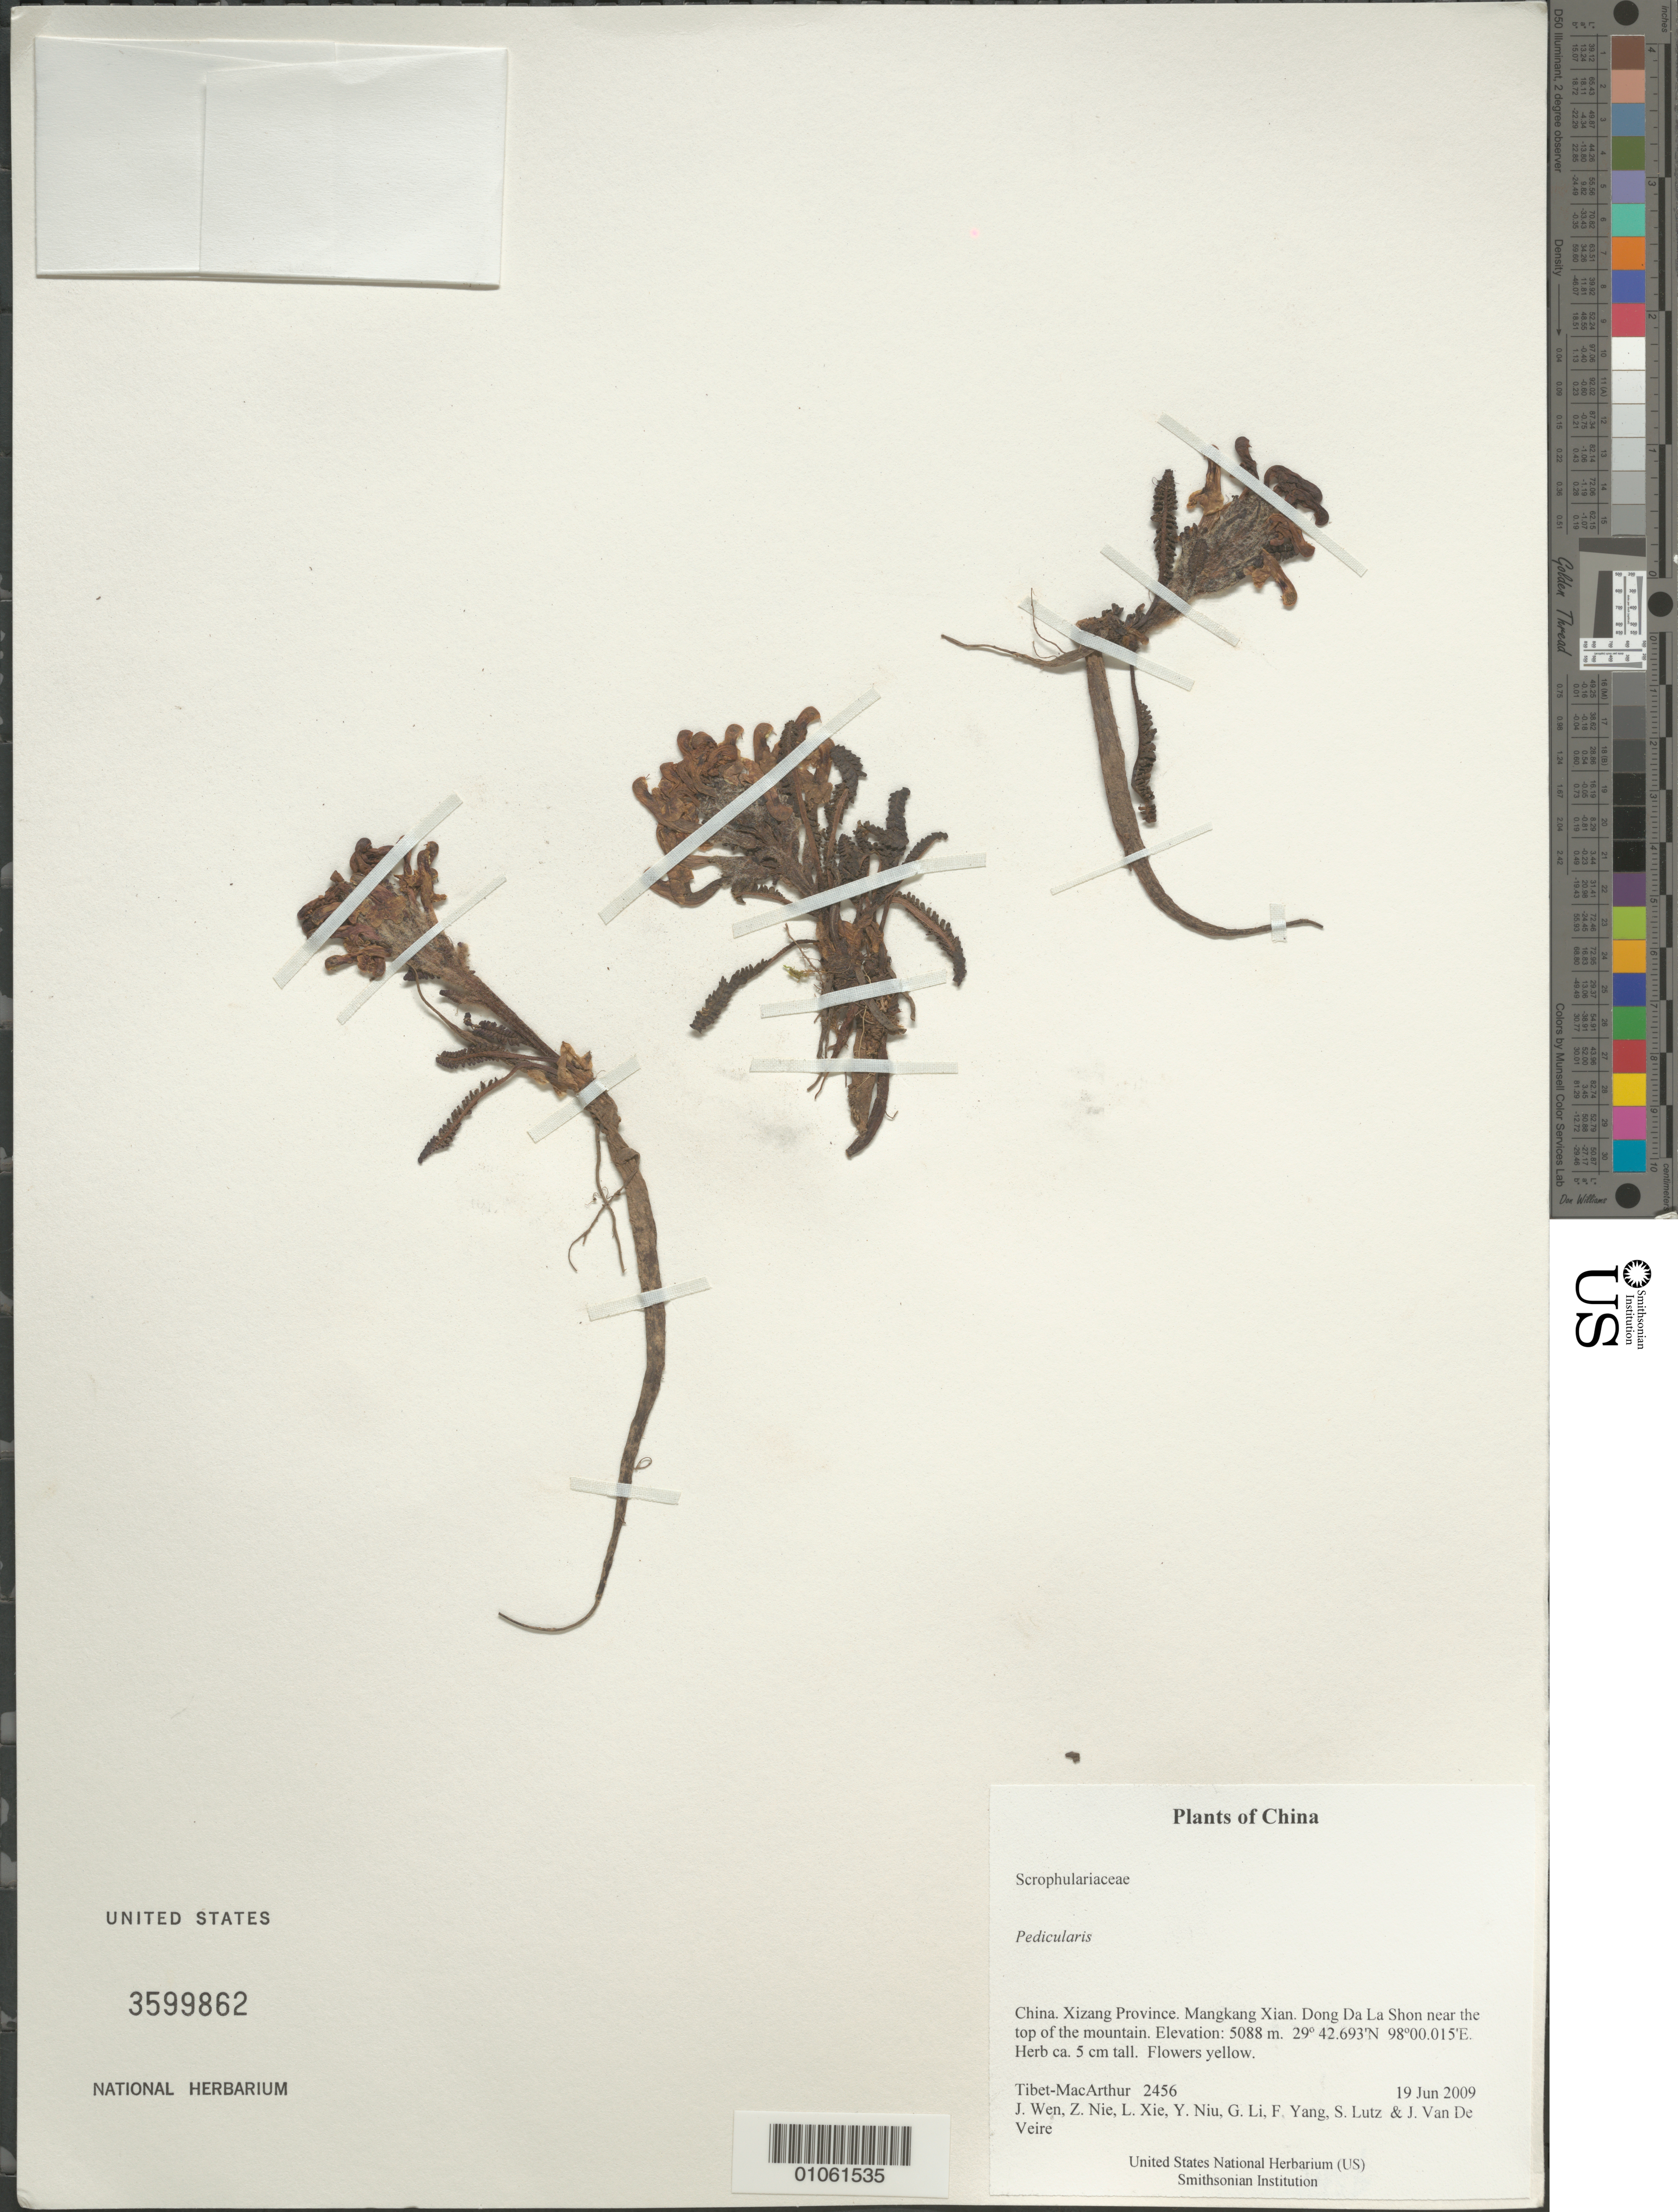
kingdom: Plantae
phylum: Tracheophyta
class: Magnoliopsida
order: Lamiales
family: Orobanchaceae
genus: Pedicularis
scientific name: Pedicularis sp.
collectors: Tibet-MacArthur, J. Wen, Z. Nie, L. Xie, Y. Niu, G. Li, F. Yang, S. Lutz & J. Van De Veire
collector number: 2456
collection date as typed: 19 Jun 2009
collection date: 2009-06-19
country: China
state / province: Xizang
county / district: Mangkang Xian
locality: Dong Da La Shon near the top of the mountain.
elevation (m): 5088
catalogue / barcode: US 3599862